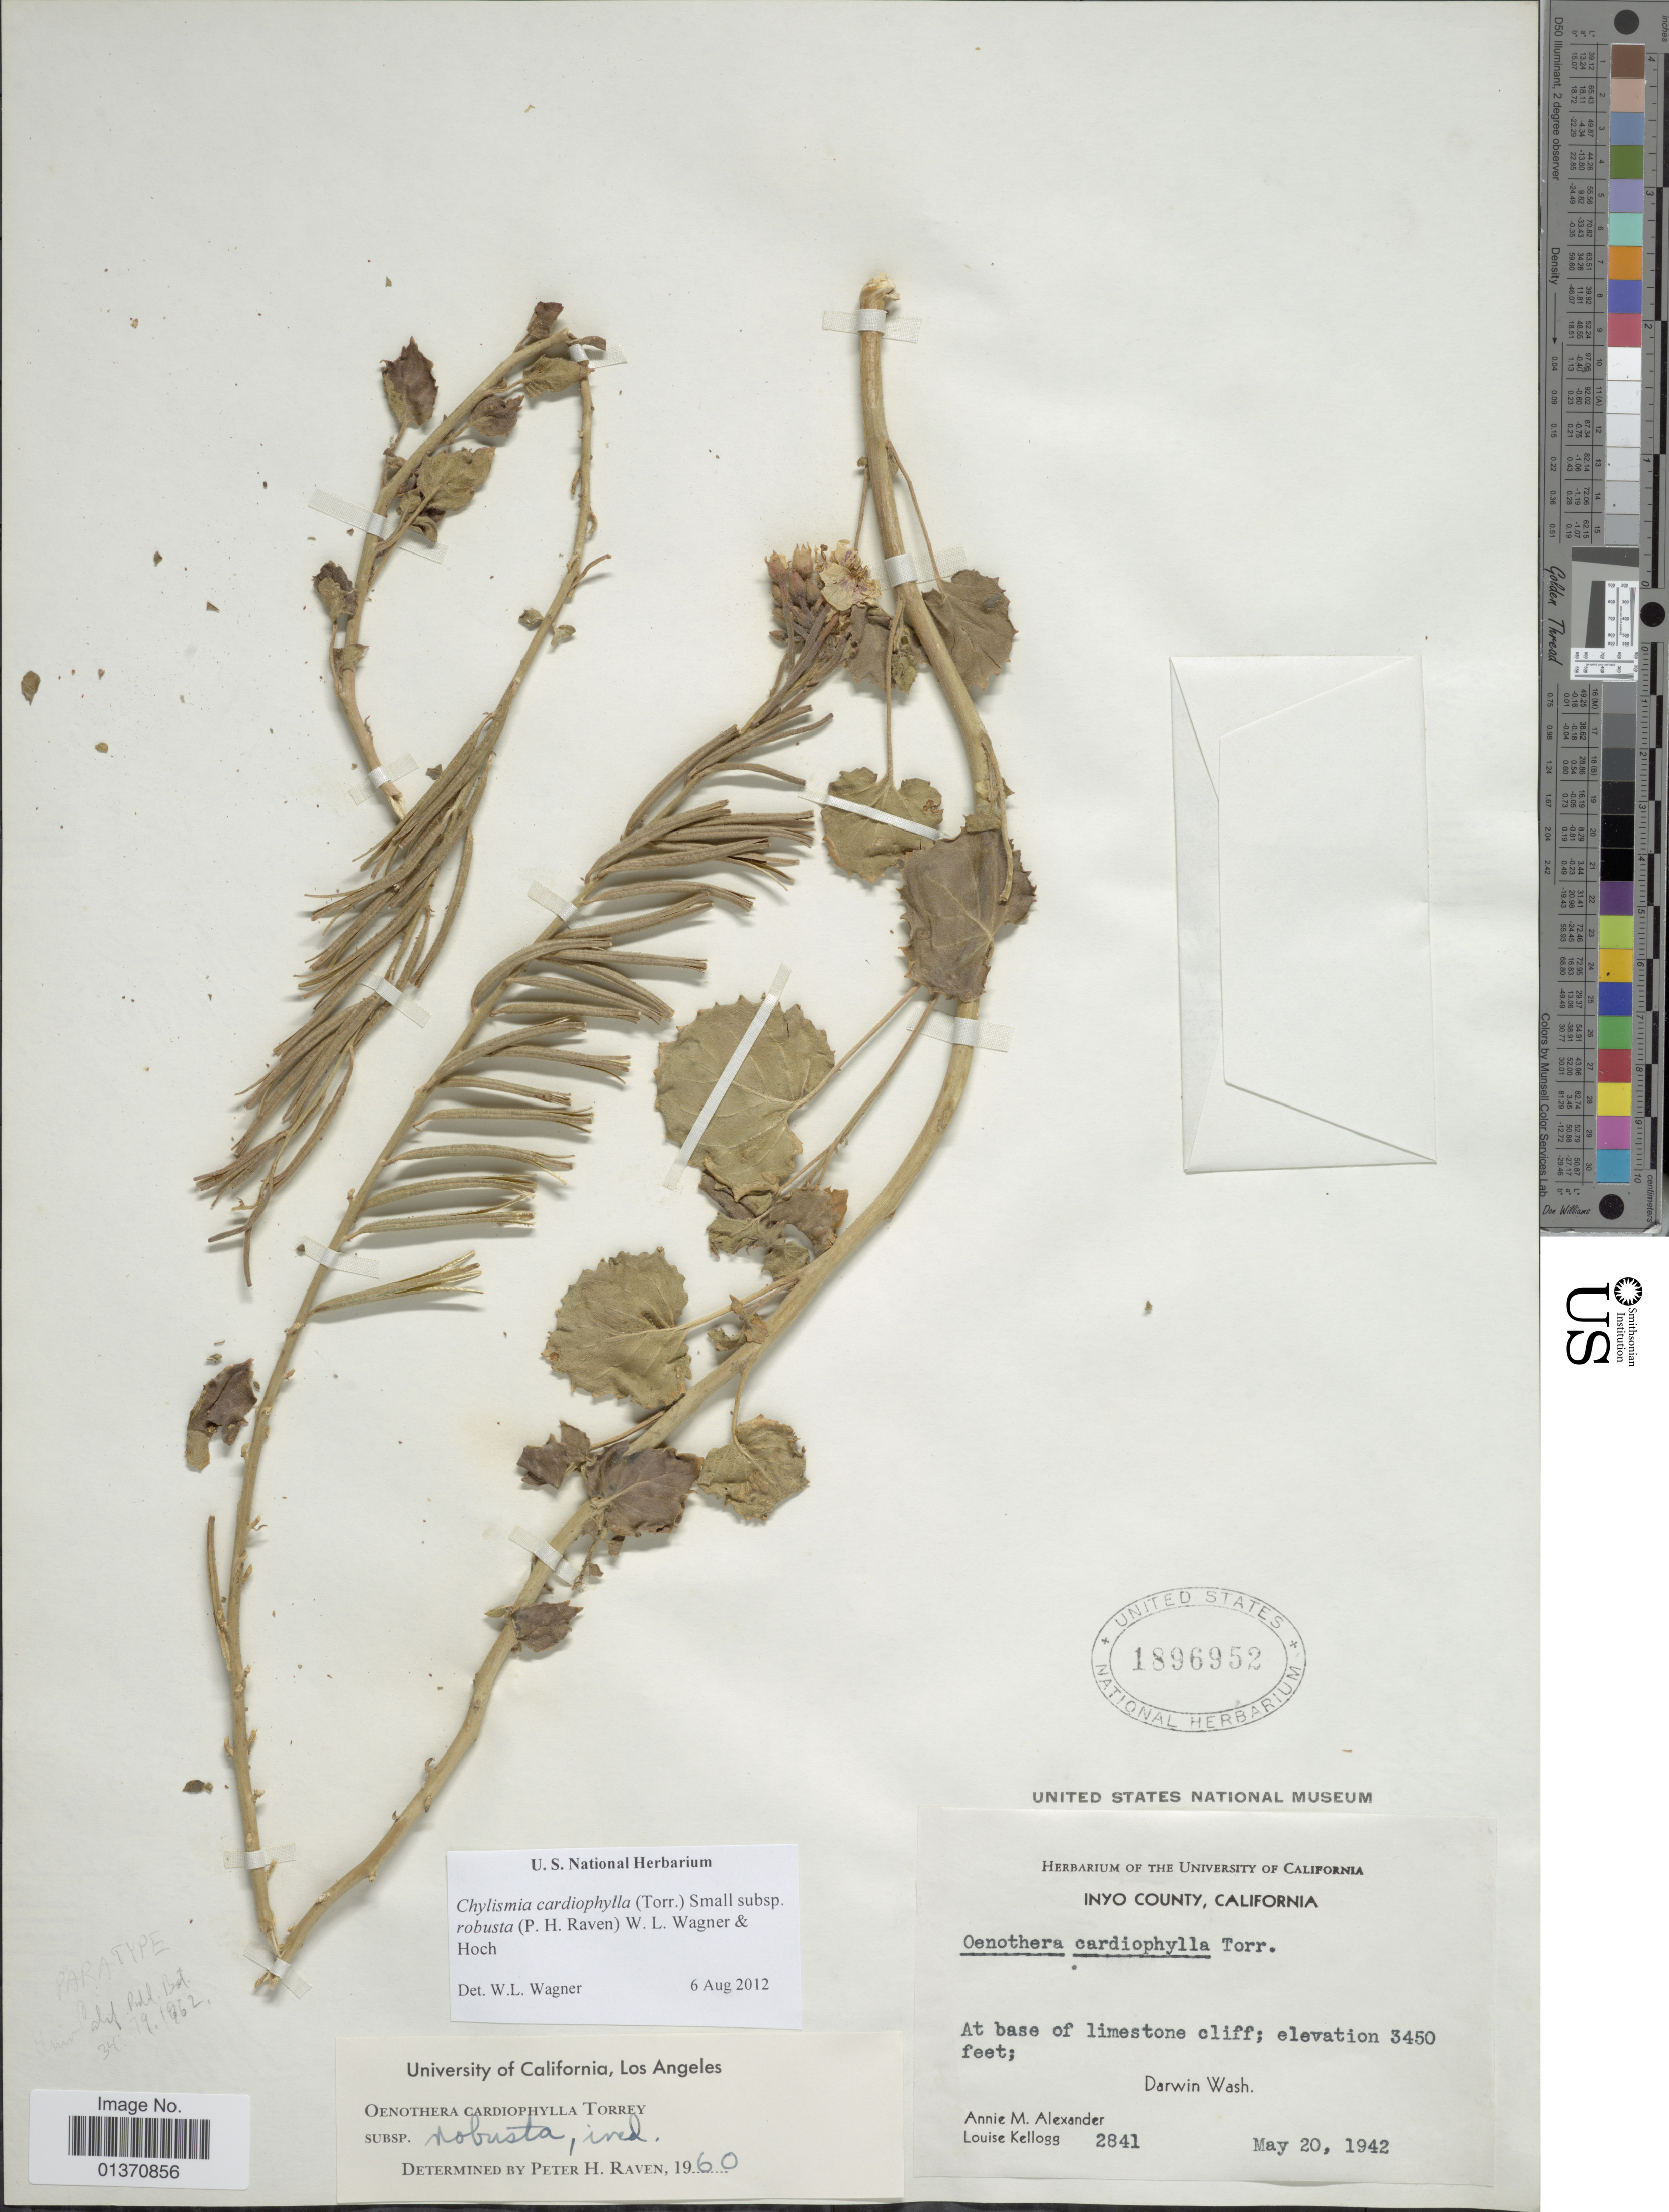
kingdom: Plantae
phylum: Tracheophyta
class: Magnoliopsida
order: Myrtales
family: Onagraceae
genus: Chylismia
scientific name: Chylismia cardiophylla subsp. robusta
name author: (P.H. Raven) W.L. Wagner & Hoch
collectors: A. M. Alexander & L. Kellogg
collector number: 2841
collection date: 1942-05-20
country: United States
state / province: California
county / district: Inyo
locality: Inyo County, At base of limestone cliff, Darwin Wash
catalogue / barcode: US 1896952